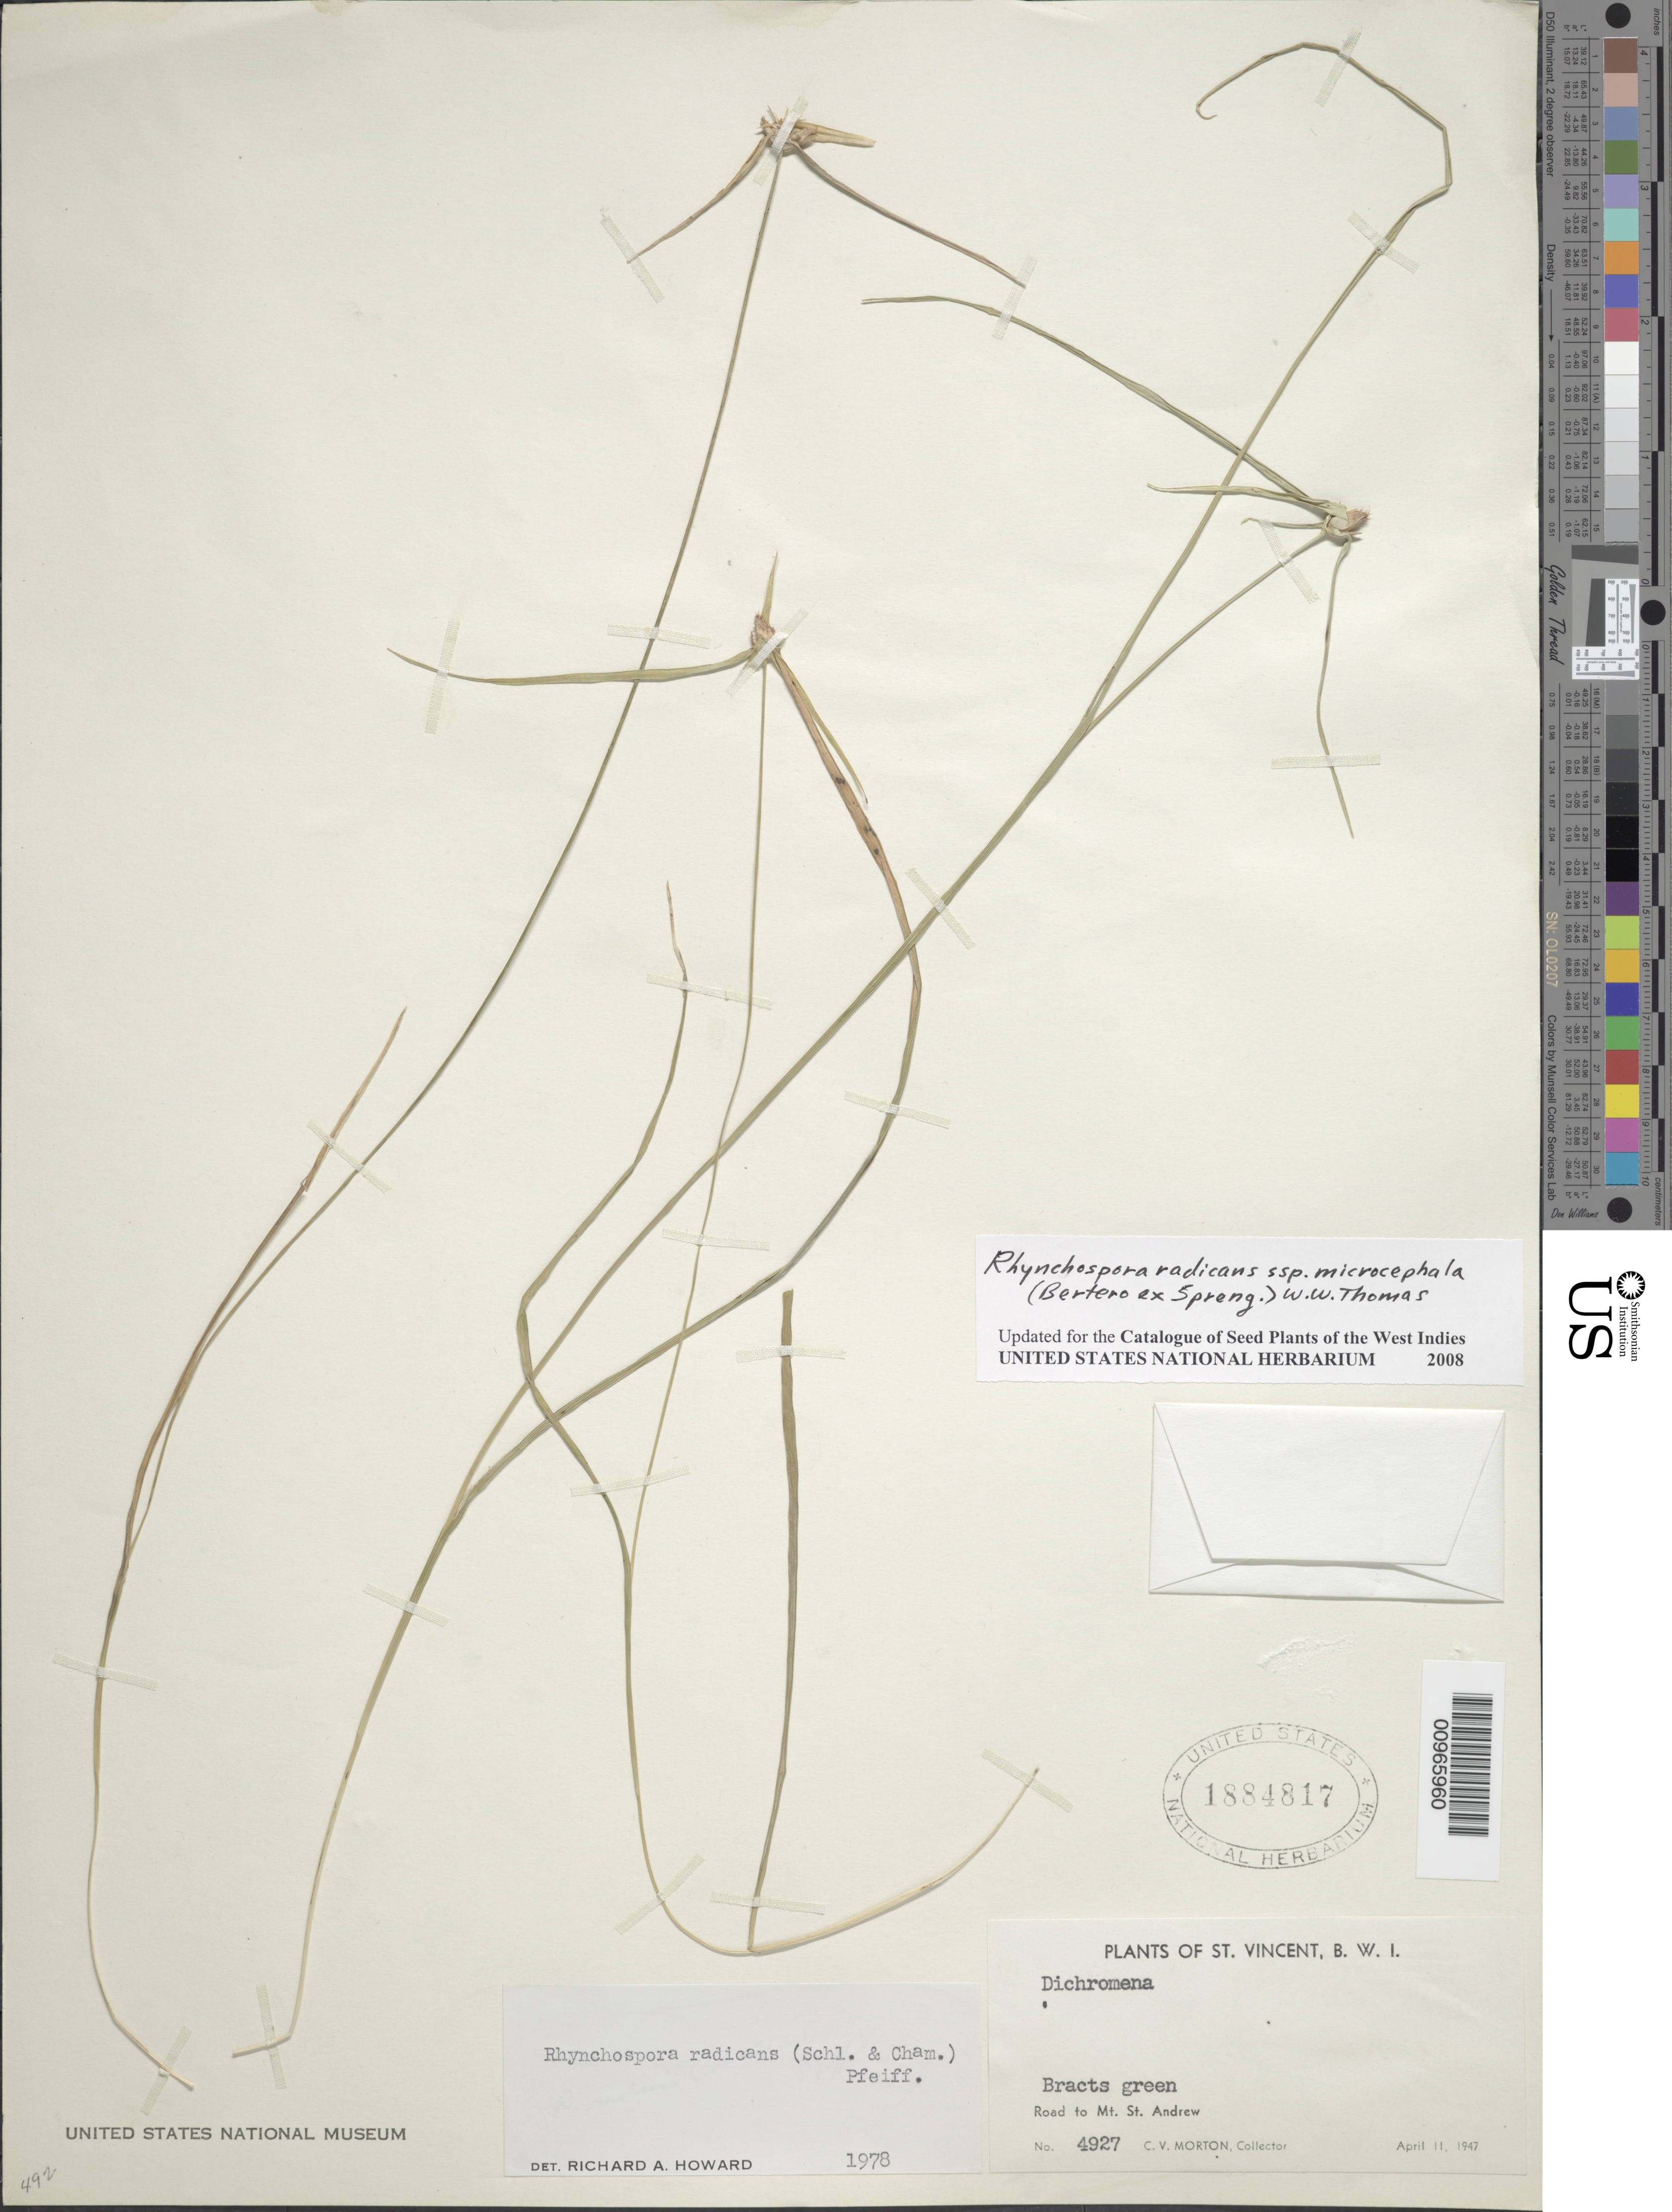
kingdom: Plantae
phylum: Tracheophyta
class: Liliopsida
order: Poales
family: Cyperaceae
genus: Rhynchospora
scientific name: Rhynchospora radicans subsp. microcephala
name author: (Bertero ex Spreng.) W.W. Thomas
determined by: Strong, M. T., (US), Smithsonian Institution - National Museum of Natural History (UNITED STATES)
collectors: C. V. Morton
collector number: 4927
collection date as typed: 11 Apr 1947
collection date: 1947-04-11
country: St. Vincent - Grenadines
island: St. Vincent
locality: Road to Mt. St. Andrew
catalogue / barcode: US 1884817